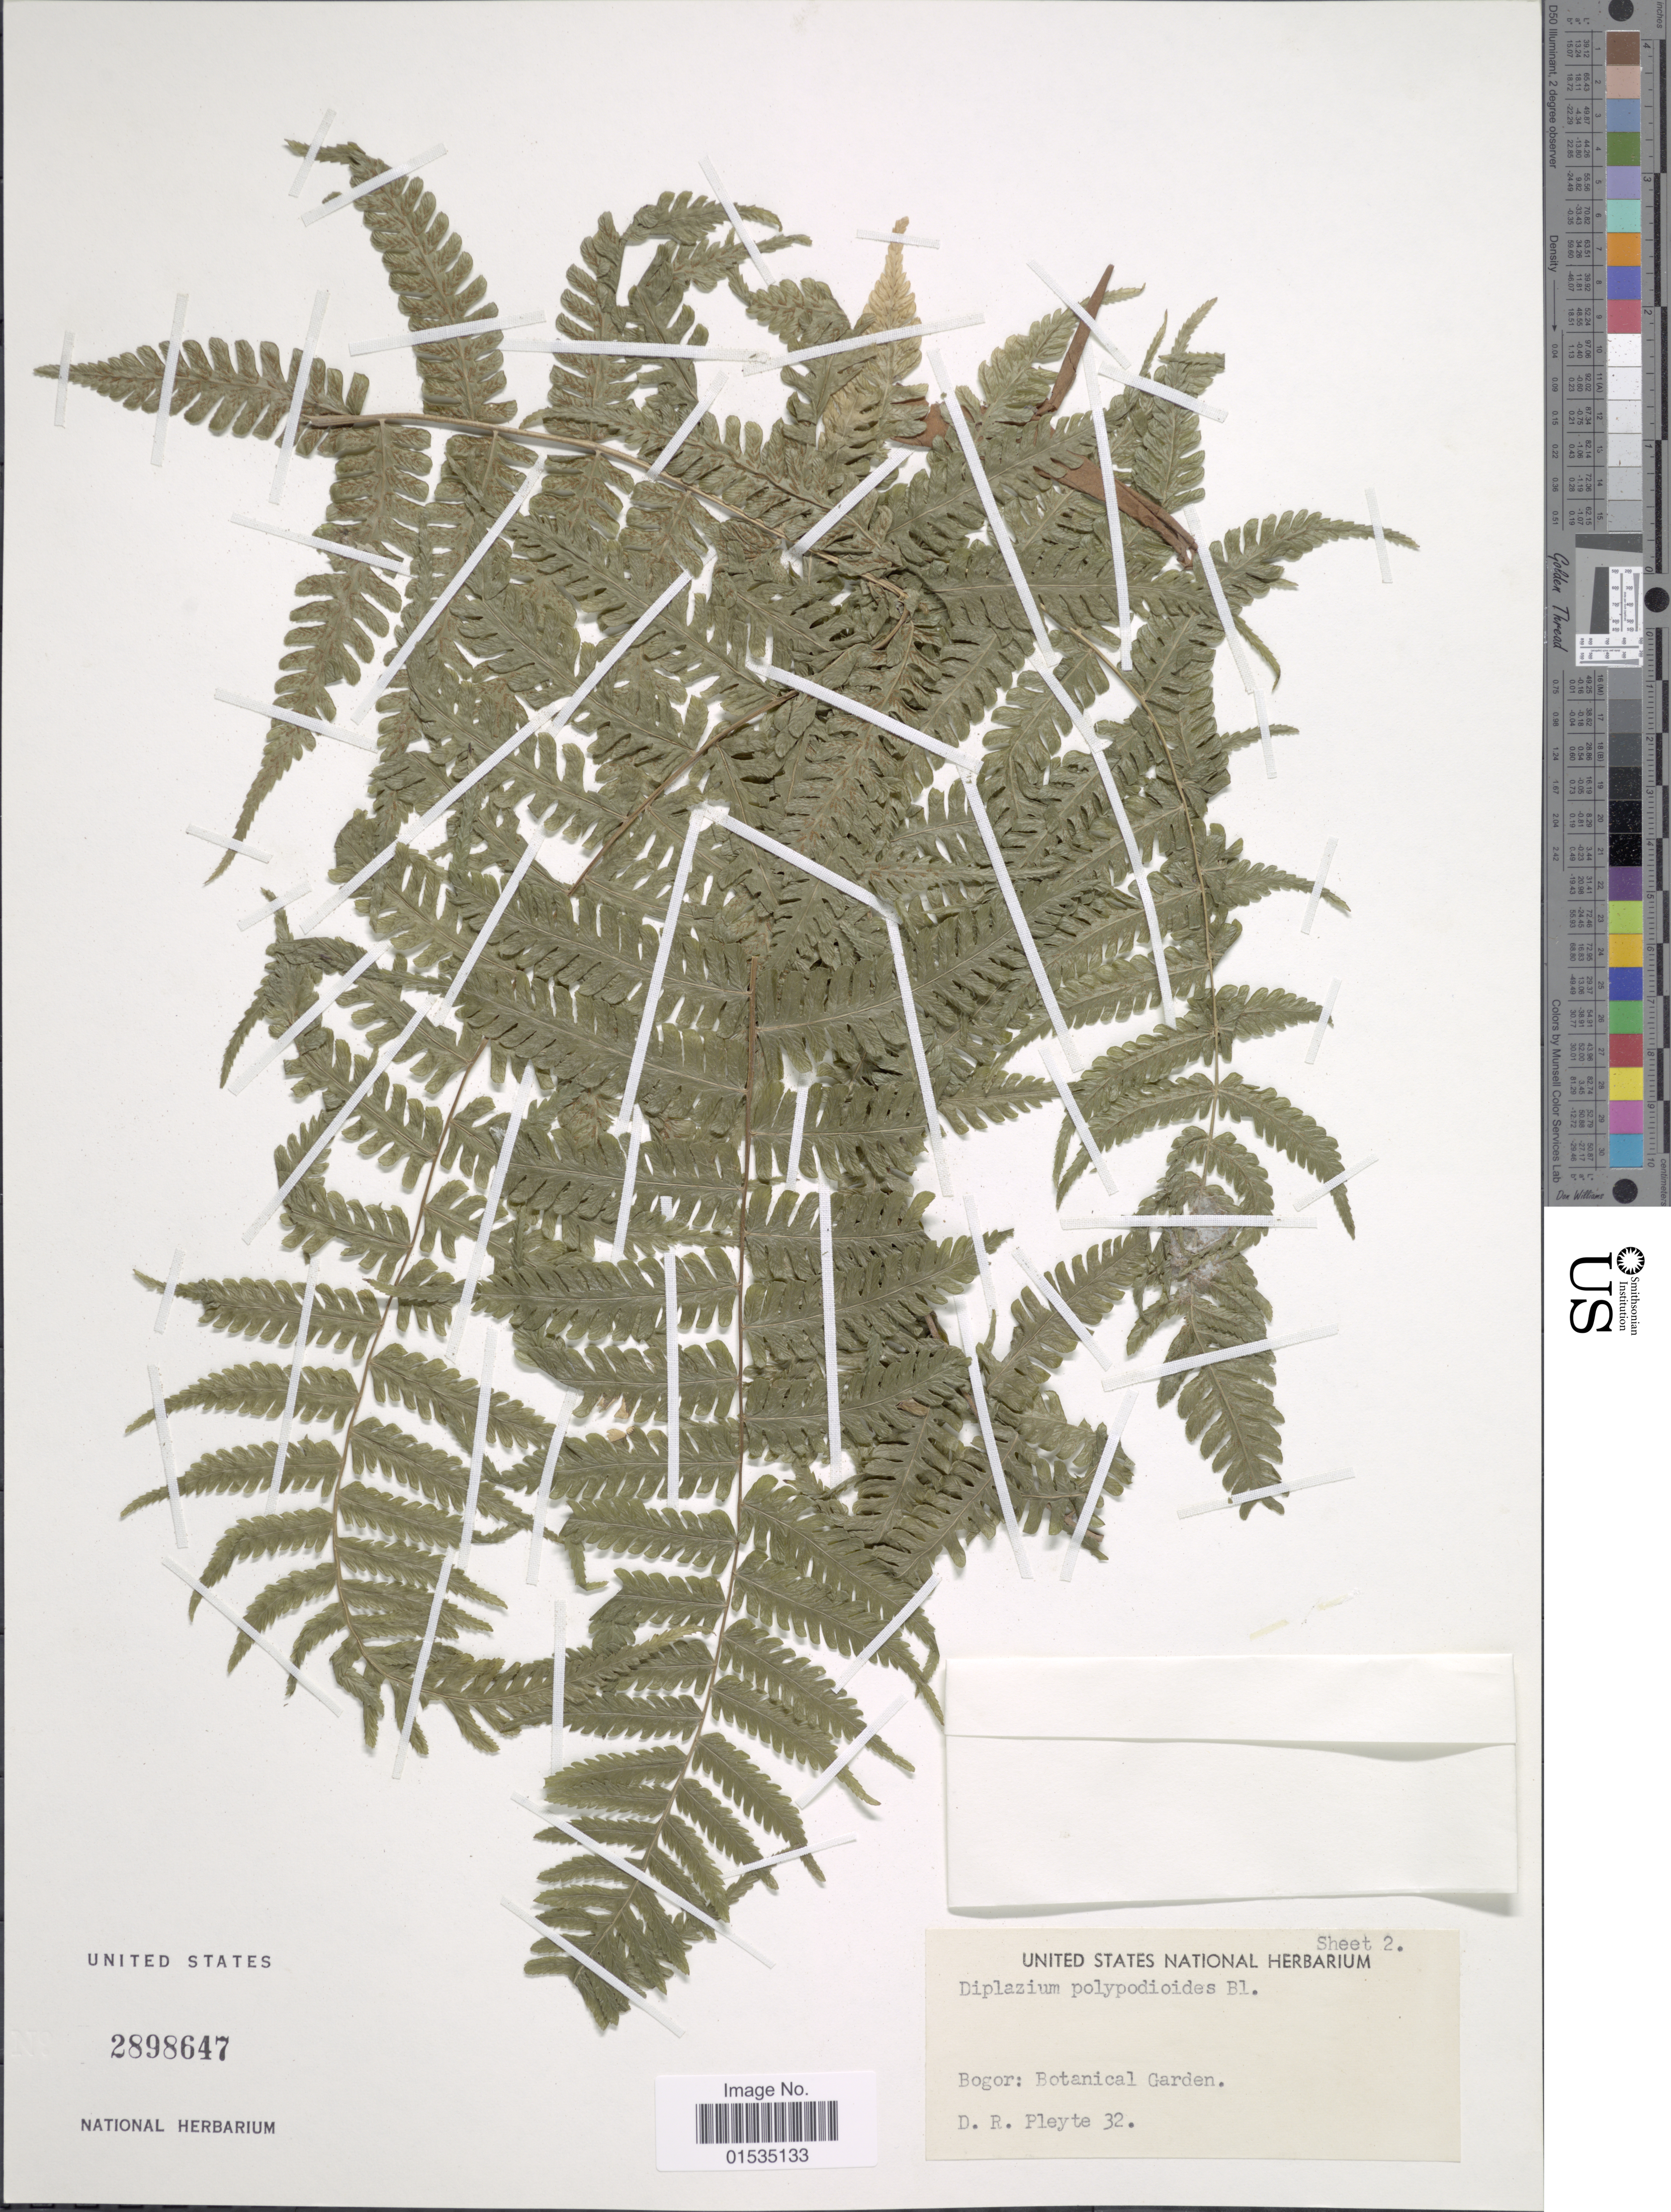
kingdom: Plantae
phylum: Tracheophyta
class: Polypodiopsida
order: Polypodiales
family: Athyriaceae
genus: Diplazium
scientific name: Diplazium polypodioides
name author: Blume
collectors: D. Pleyte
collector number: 32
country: Indonesia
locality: Bogor: Botanical Garden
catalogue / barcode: US 2898647